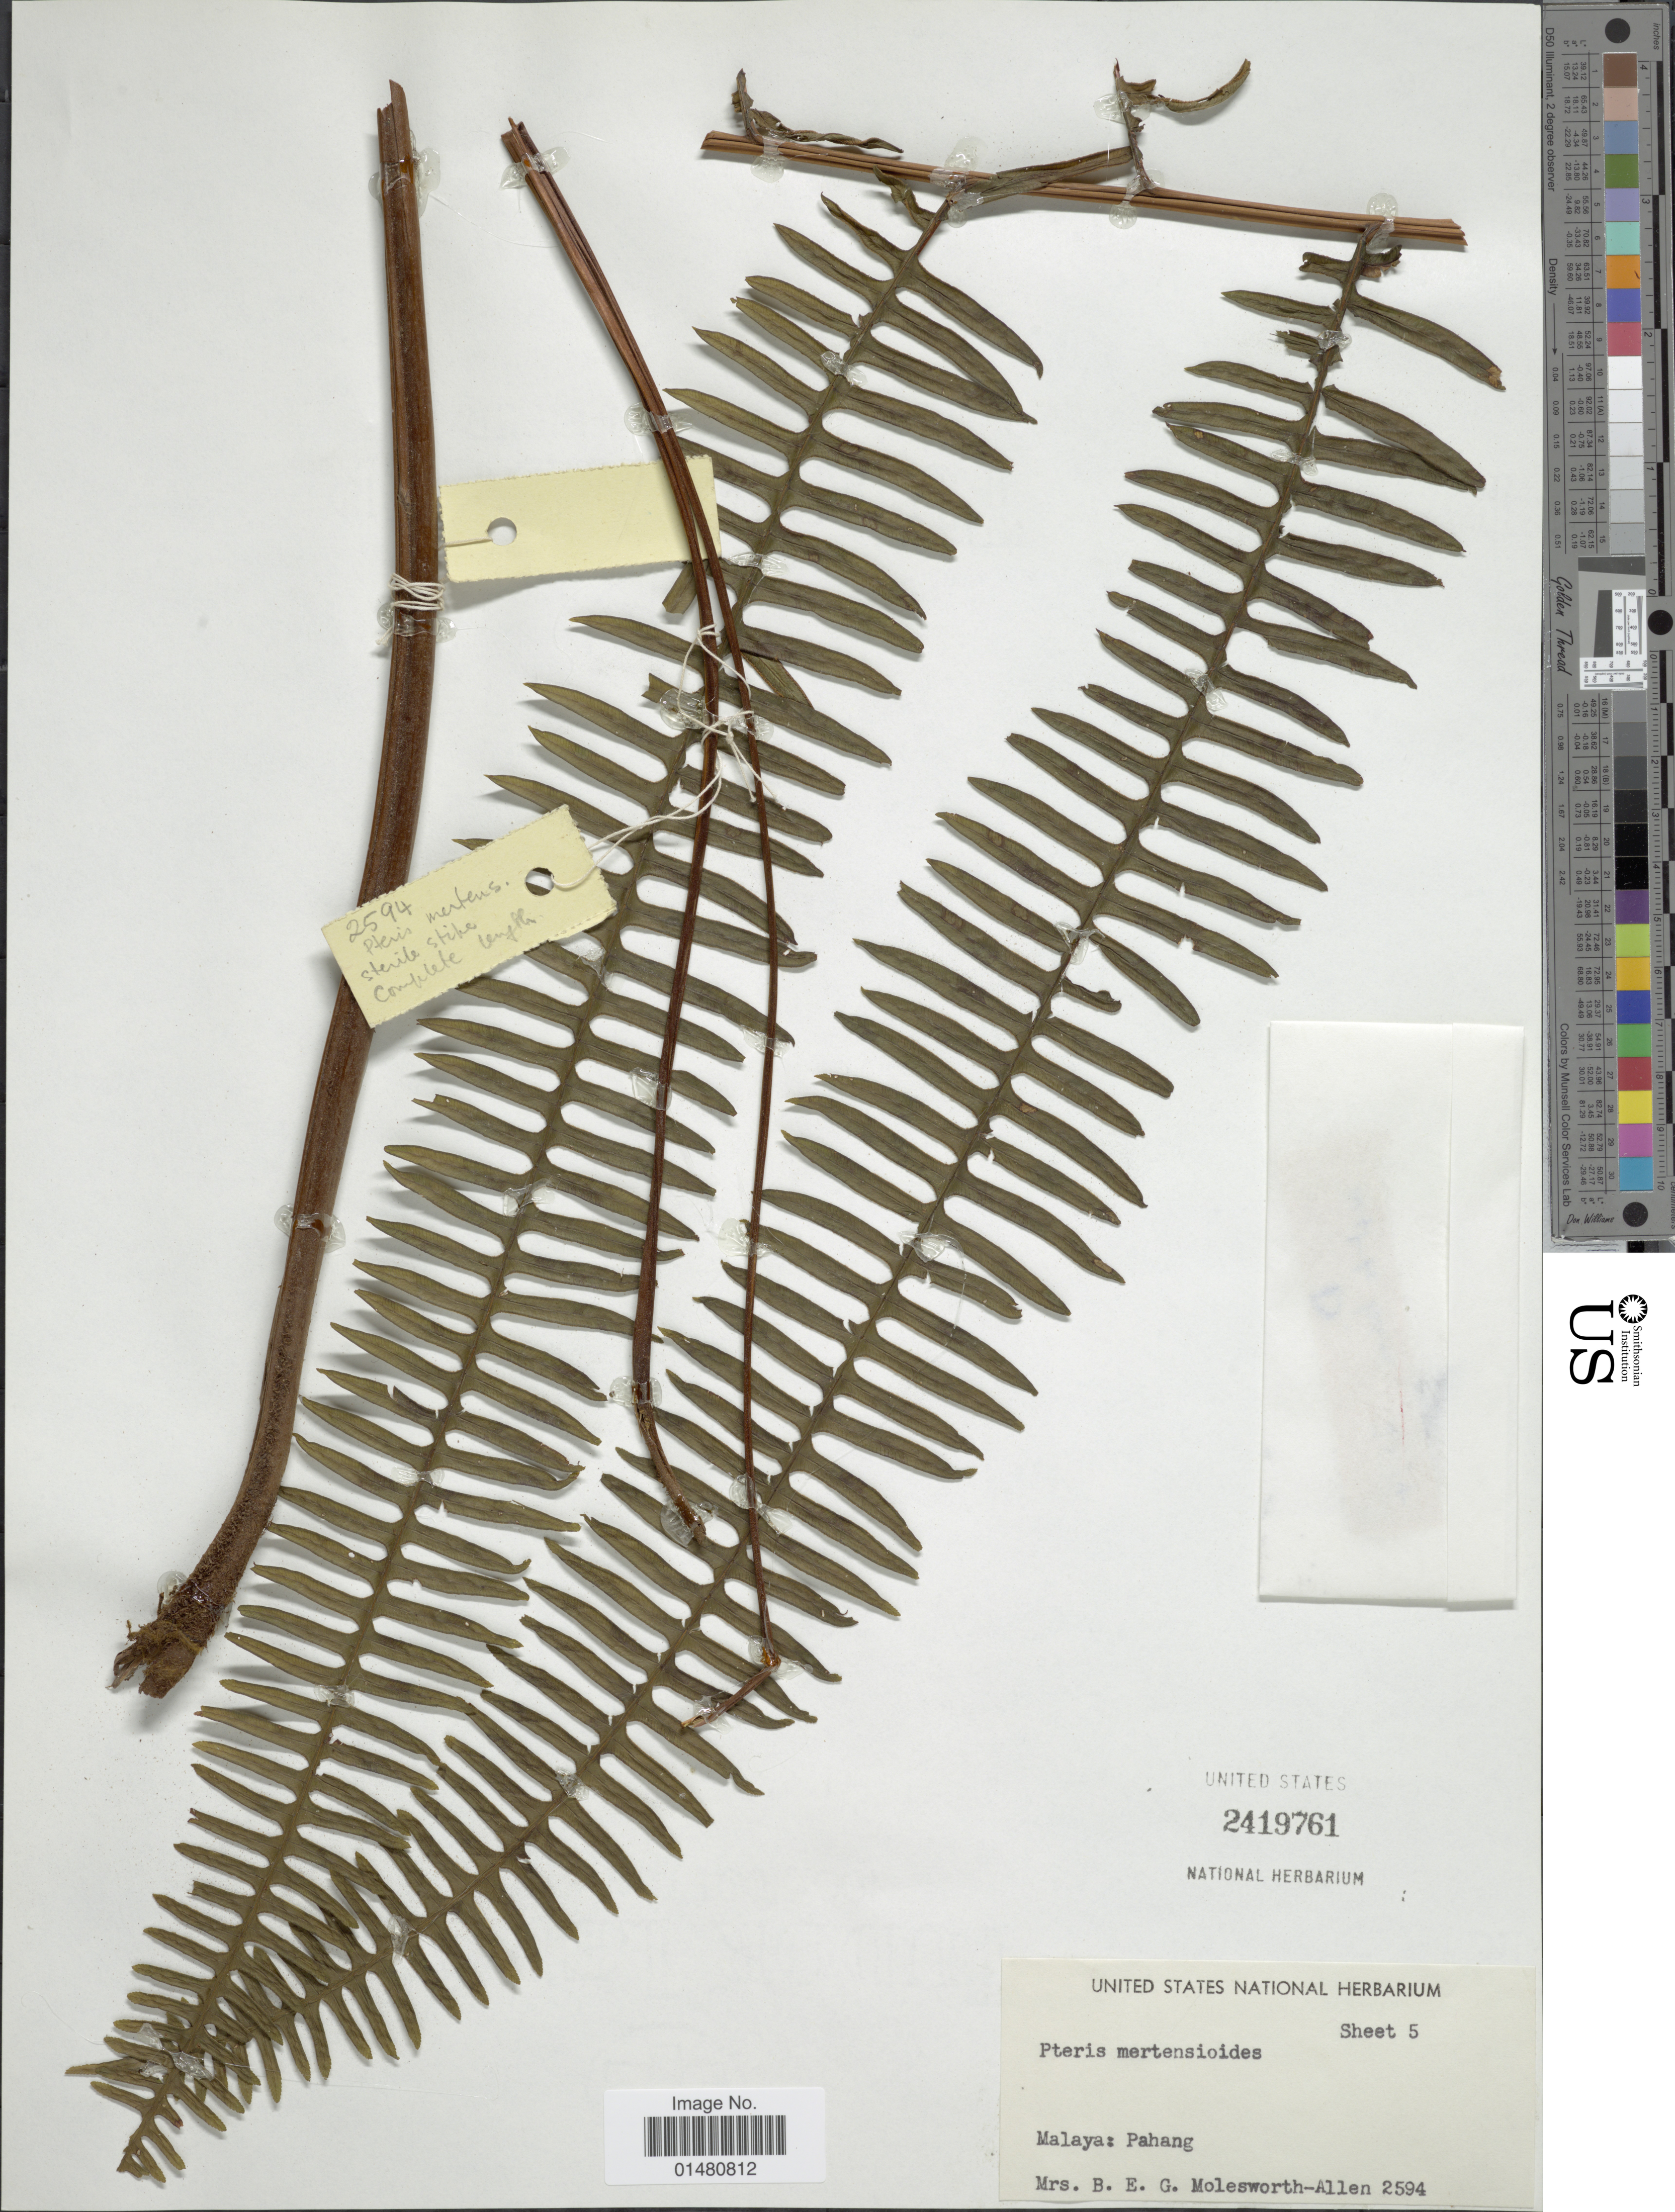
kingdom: Plantae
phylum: Tracheophyta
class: Polypodiopsida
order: Polypodiales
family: Pteridaceae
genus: Pteris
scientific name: Pteris mertensioides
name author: Willd.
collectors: Mrs. B. E. G. Molesworth-Allen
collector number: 2594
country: Malaysia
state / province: Pahang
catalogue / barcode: US 2419761